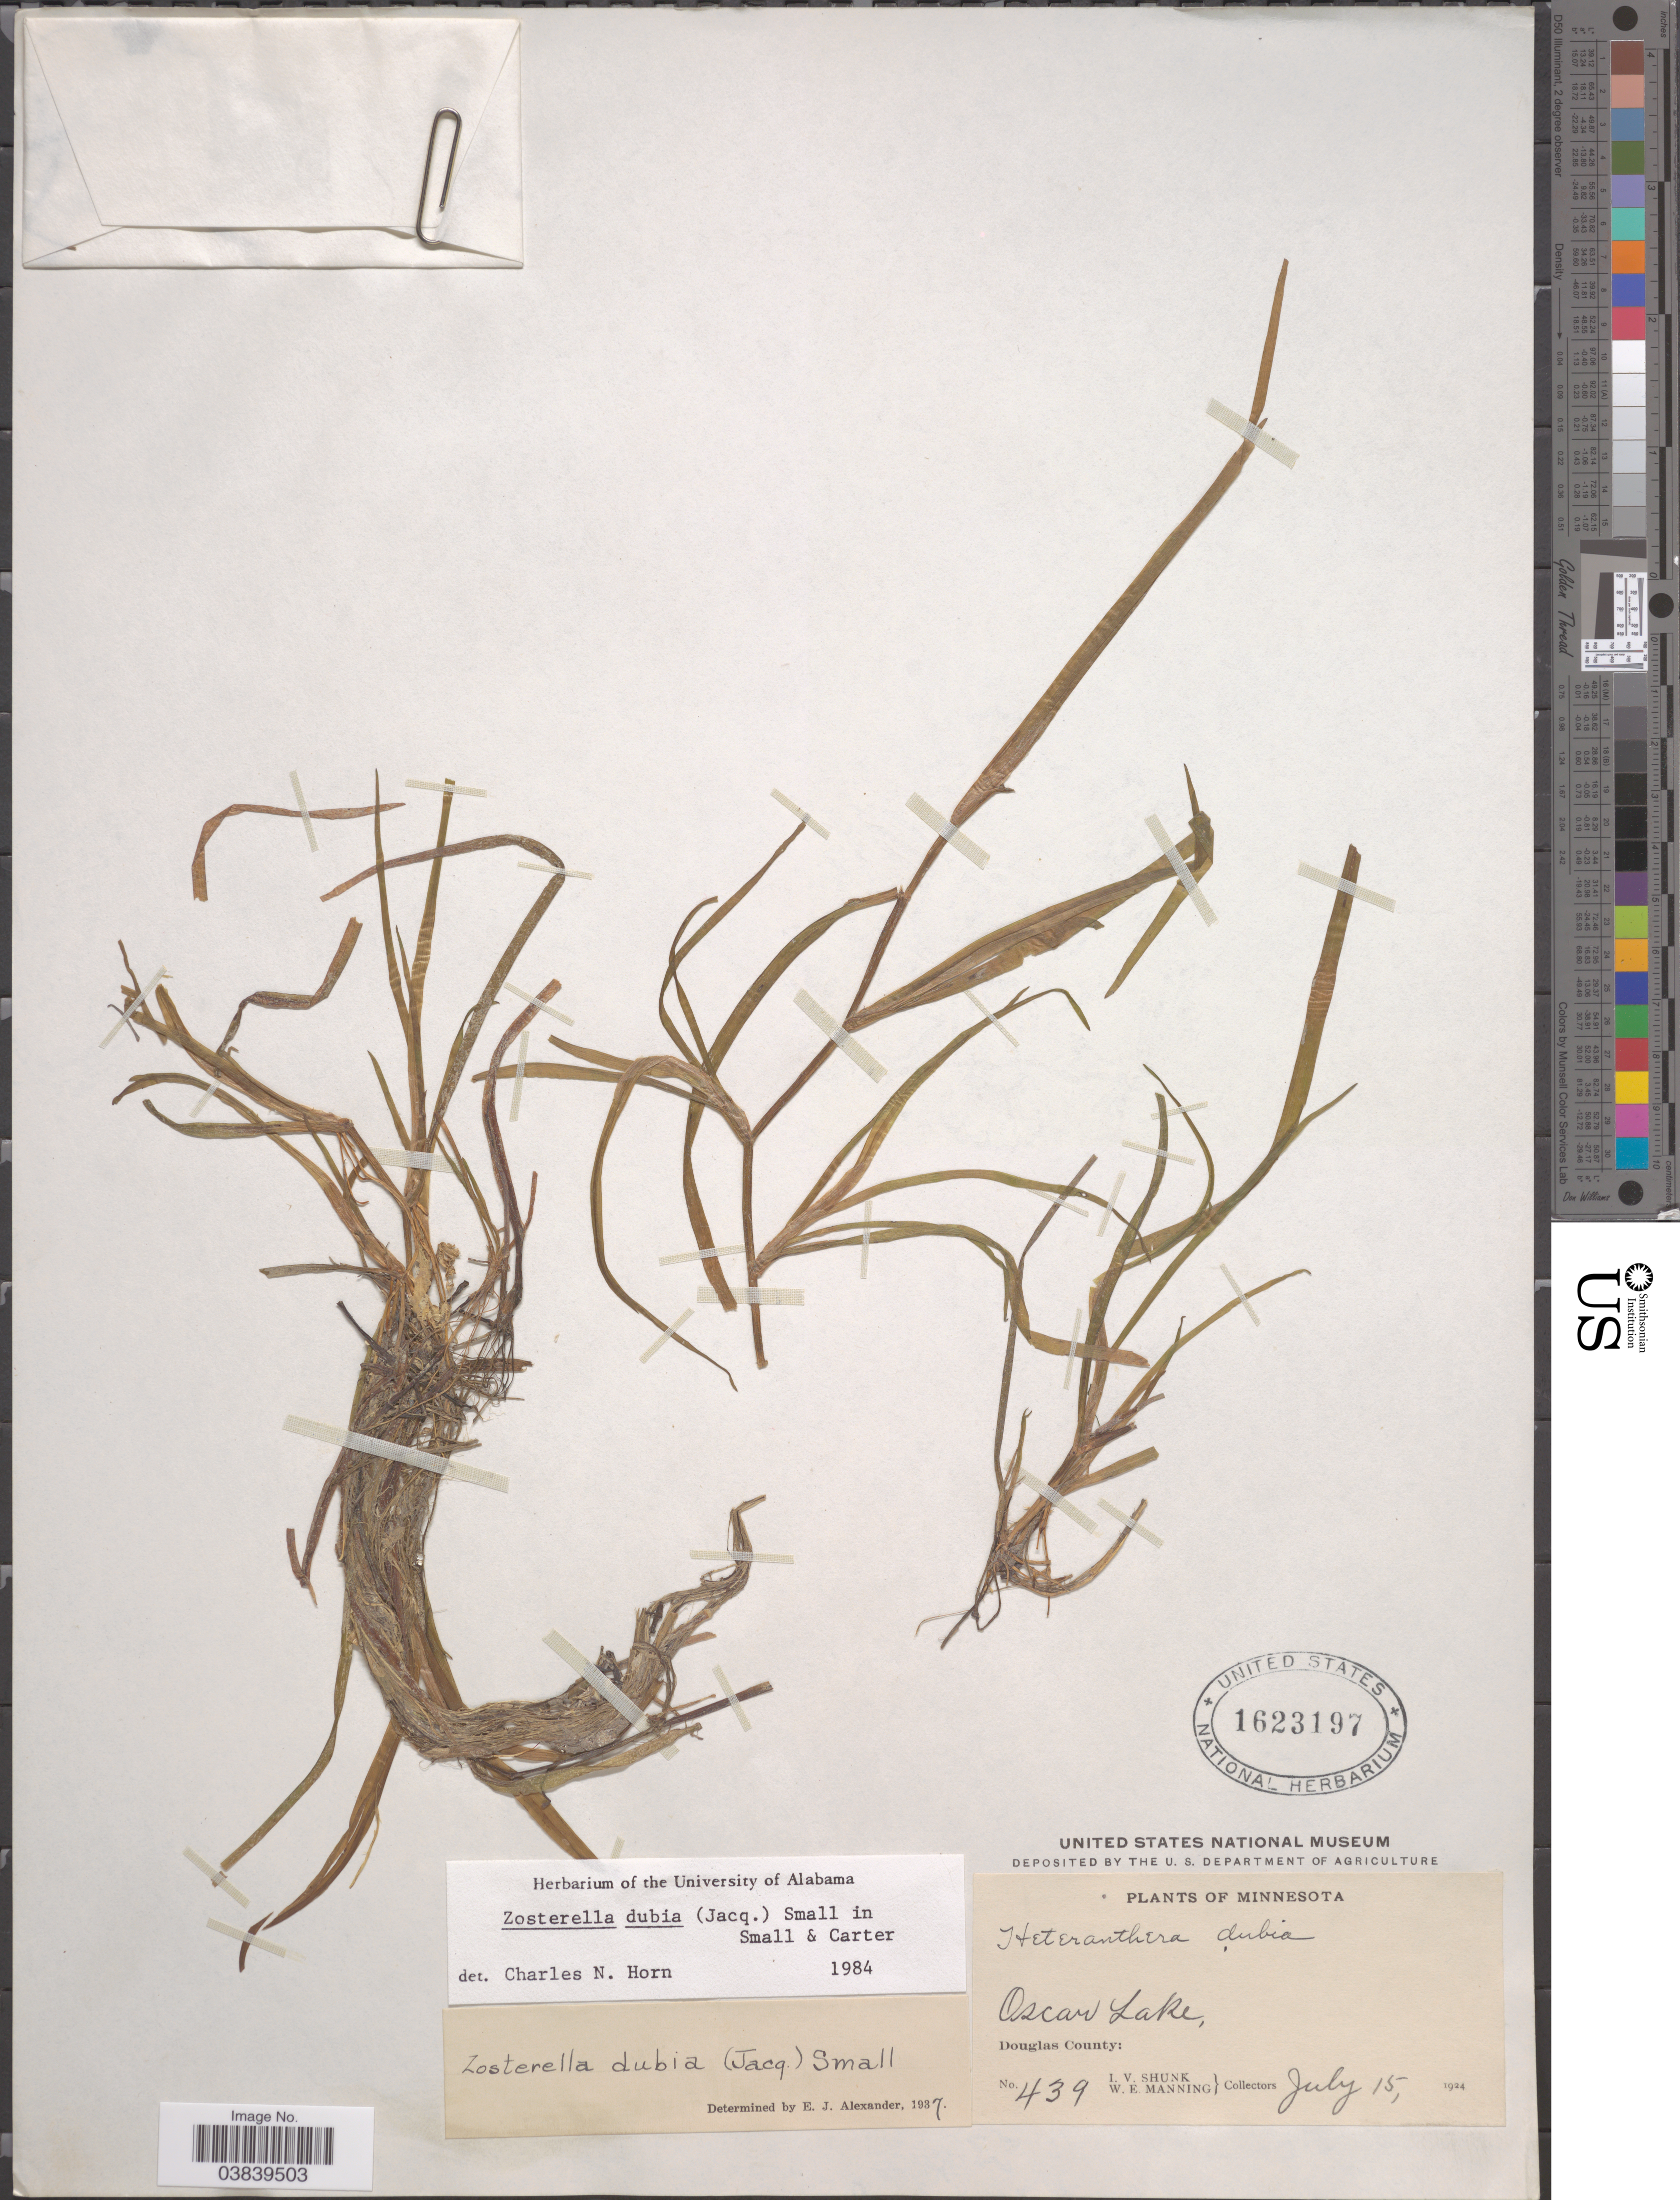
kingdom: Plantae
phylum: Tracheophyta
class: Liliopsida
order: Commelinales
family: Pontederiaceae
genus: Heteranthera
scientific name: Heteranthera dubia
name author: (Jacq.) MacMill.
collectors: I. Shunk & W. Manning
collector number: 439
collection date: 1924-07-15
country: United States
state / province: Minnesota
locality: Oscar Lake, Douglas County.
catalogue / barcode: US 1623197